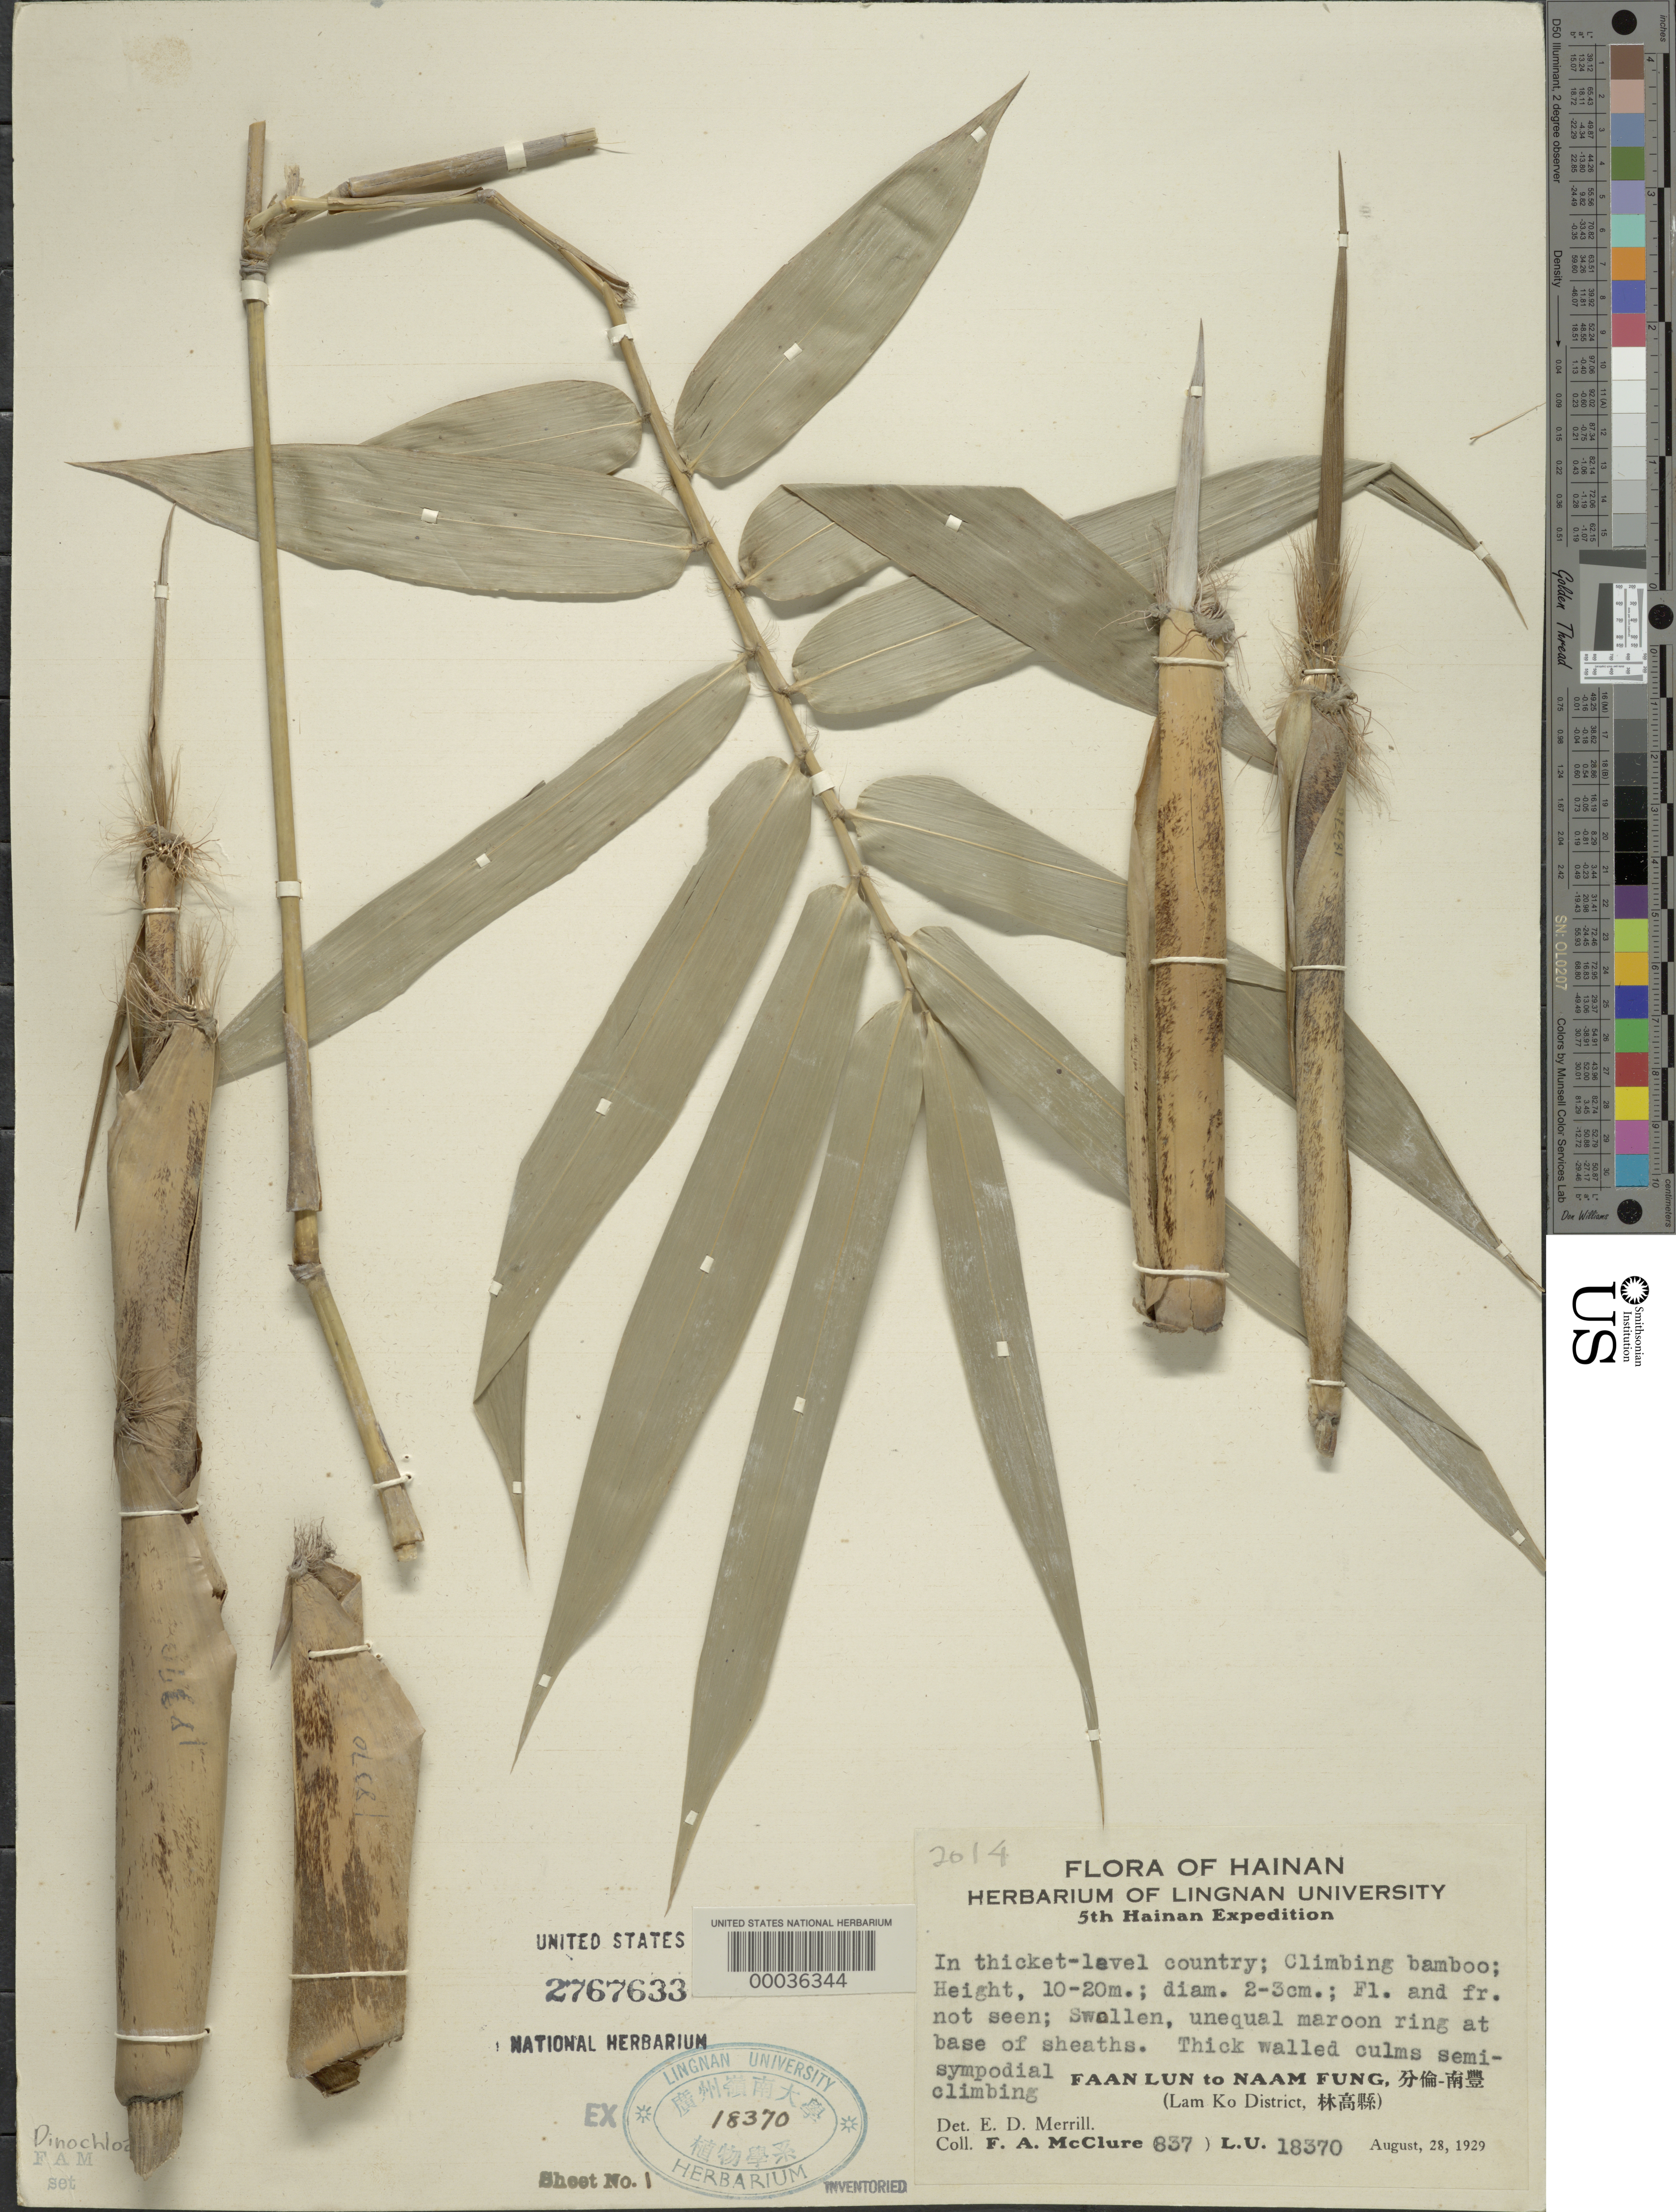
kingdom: Plantae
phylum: Tracheophyta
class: Liliopsida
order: Poales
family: Poaceae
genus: Dinochloa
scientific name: Dinochloa sp.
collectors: F. A. McClure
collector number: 837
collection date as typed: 28 Aug 1929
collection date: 1929-08-28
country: China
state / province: Hainan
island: Hainan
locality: Faan lun to naam fung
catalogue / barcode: US 2767633